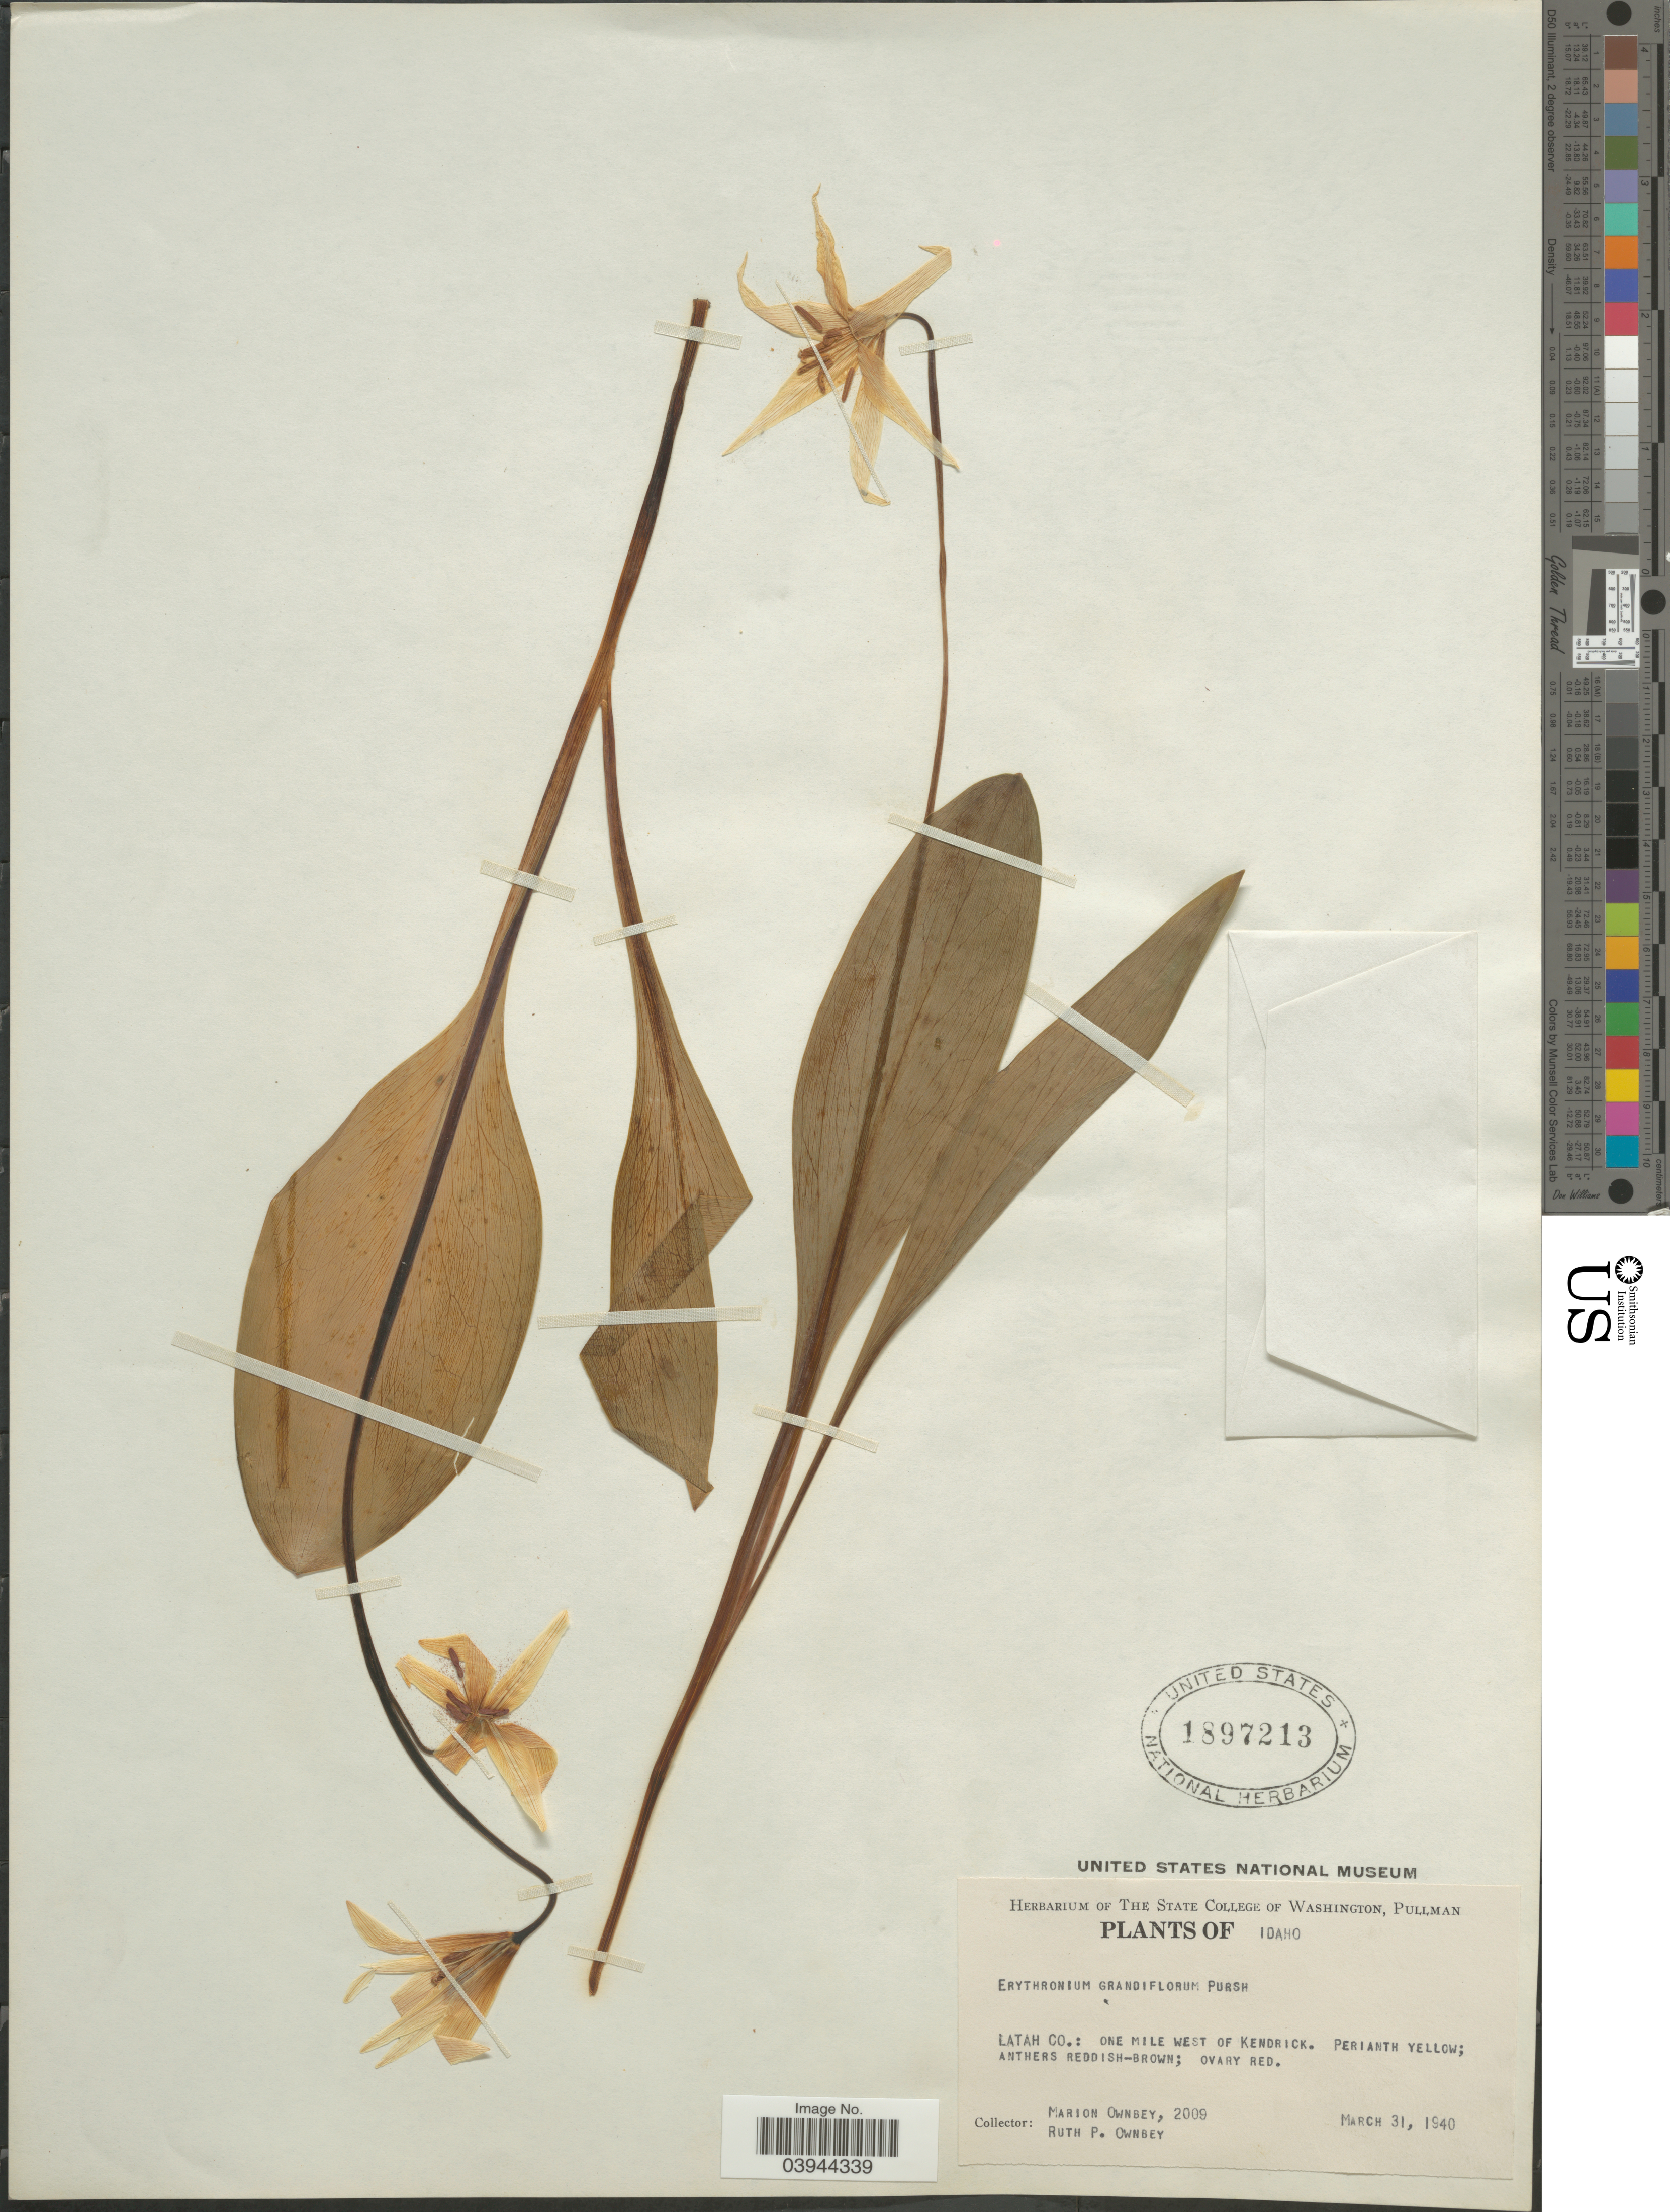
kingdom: Plantae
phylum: Tracheophyta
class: Liliopsida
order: Liliales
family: Liliaceae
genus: Erythronium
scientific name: Erythronium grandiflorum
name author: Pursh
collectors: M. Ownbey & R. Ownbey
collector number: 2009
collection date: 1940-03-31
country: United States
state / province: Idaho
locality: Latah Co.: One mile west of Kendrick.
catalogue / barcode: US 1897213